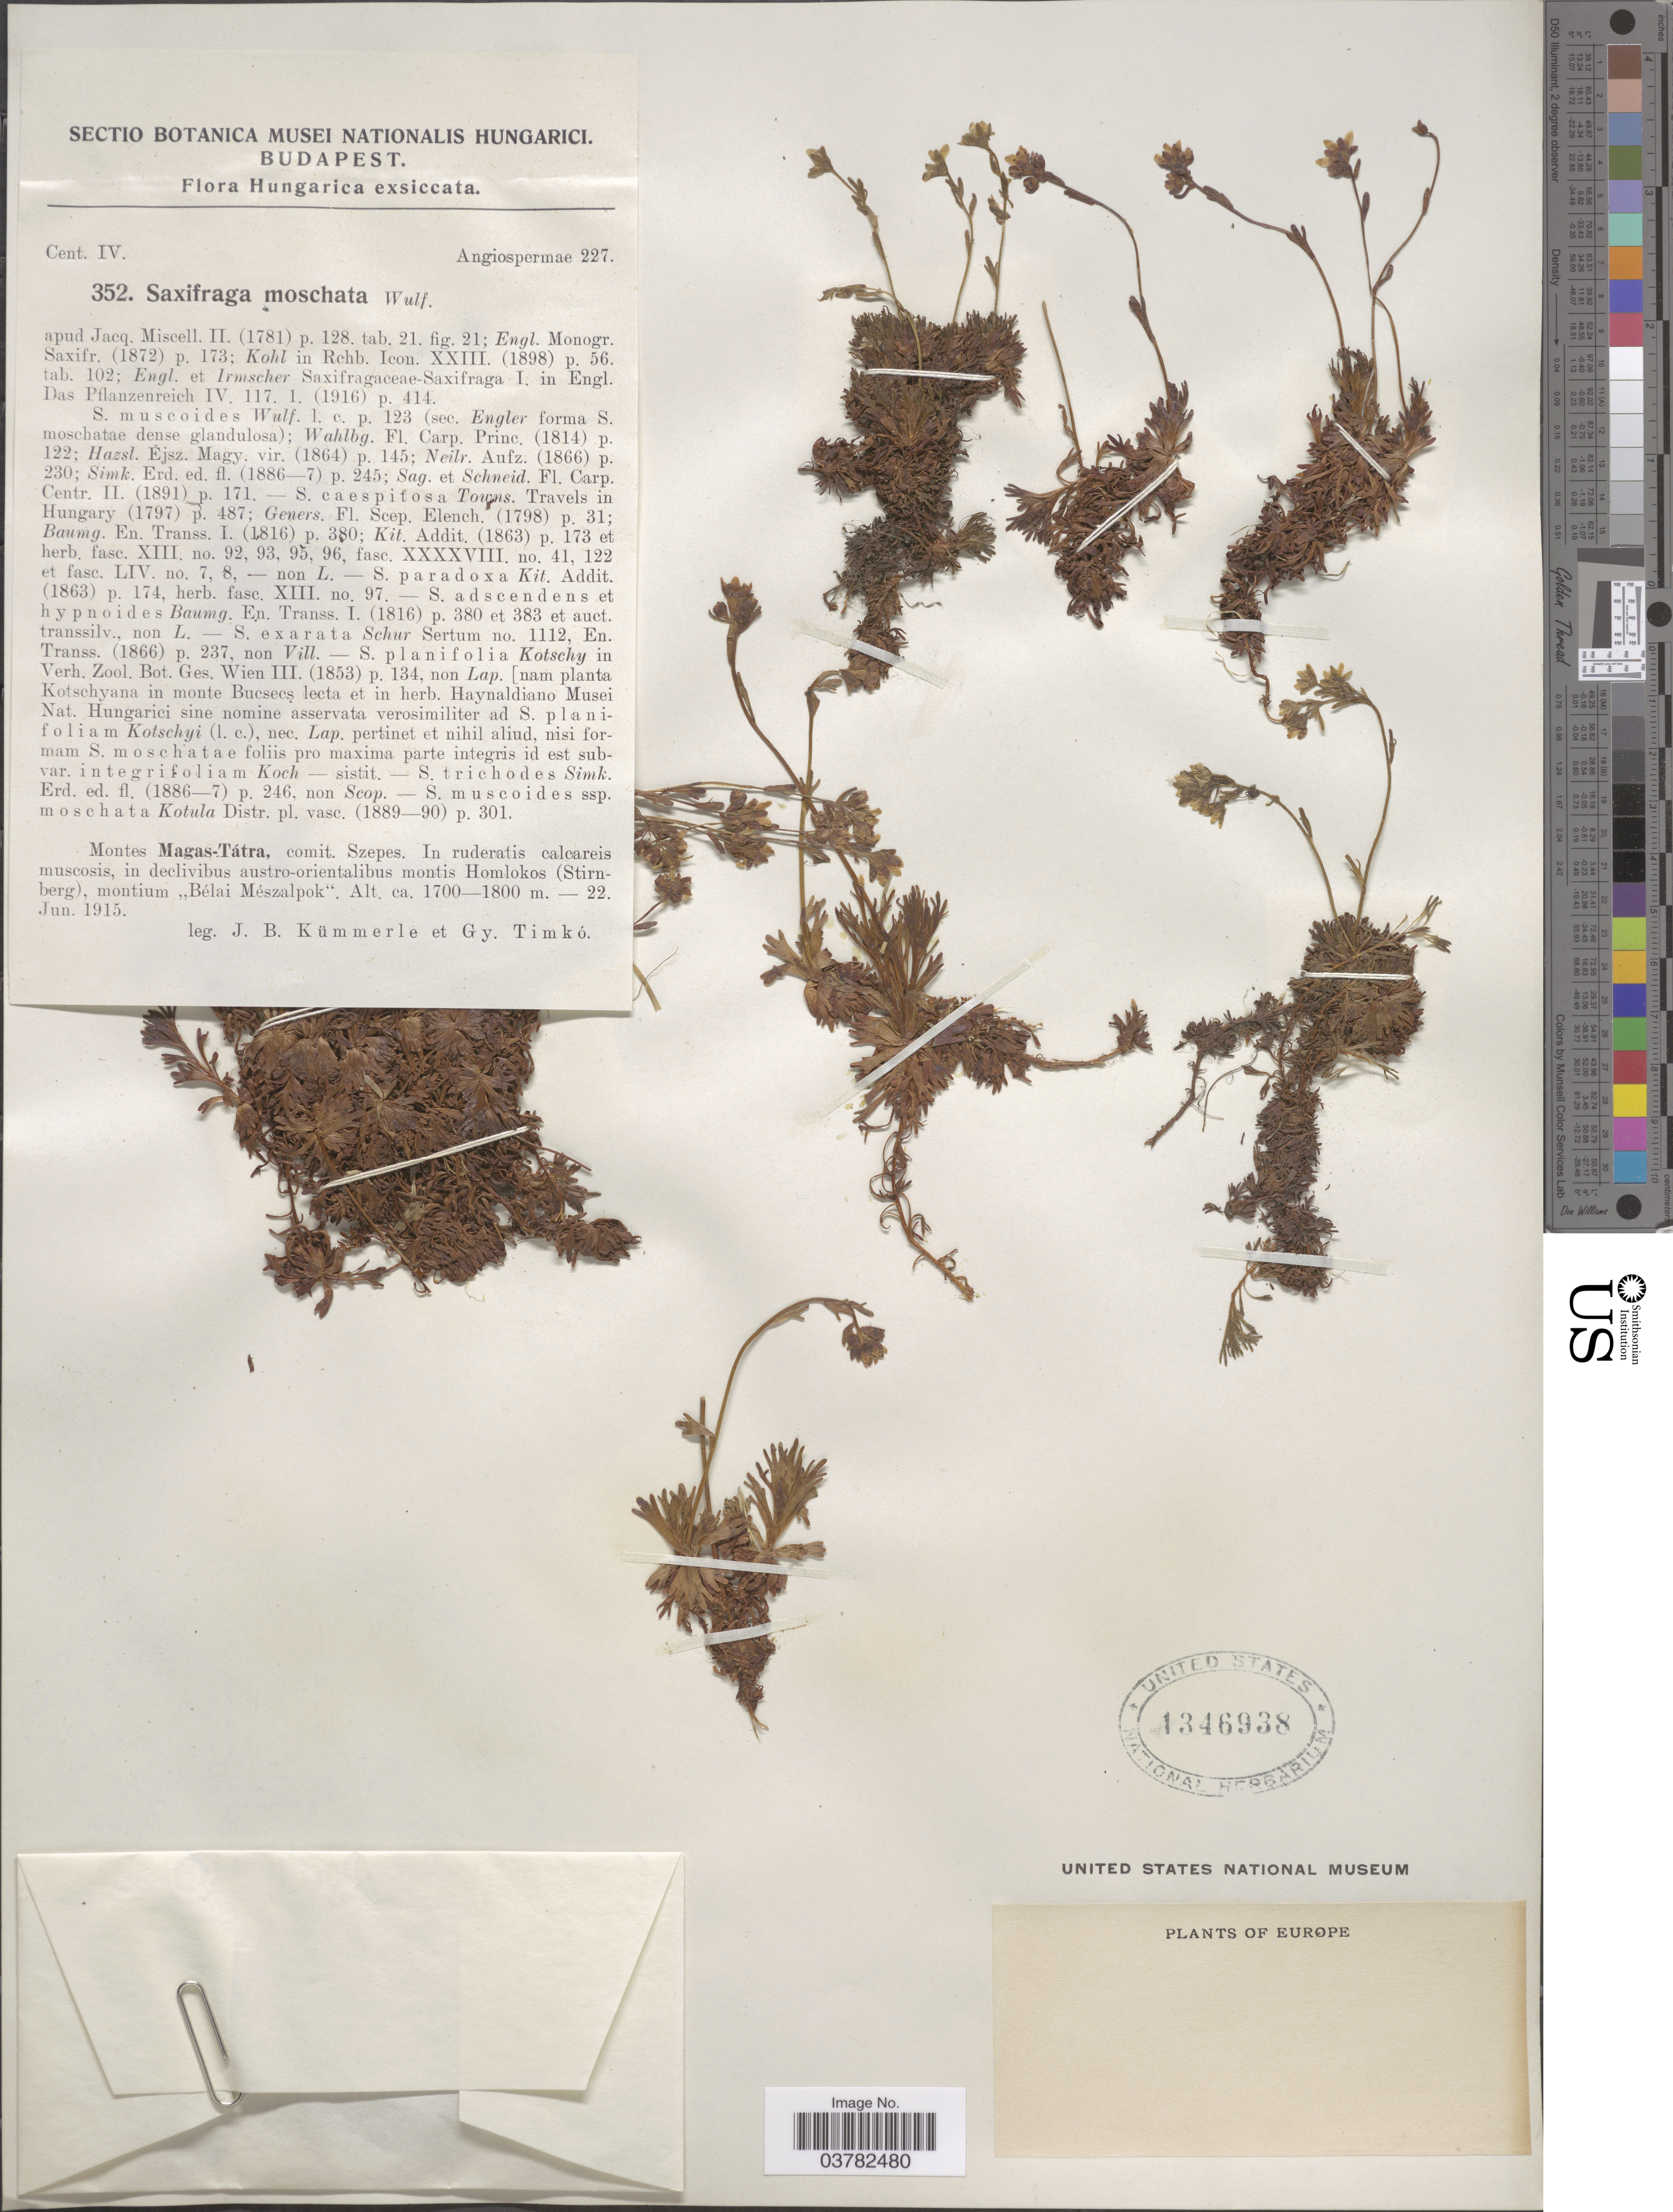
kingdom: Plantae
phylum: Tracheophyta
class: Magnoliopsida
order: Saxifragales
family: Saxifragaceae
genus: Saxifraga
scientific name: Saxifraga moschata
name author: Wulfen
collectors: J. Kummerle & G. Timko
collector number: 352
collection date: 1915-06-22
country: Hungary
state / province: Budapest, Capital District of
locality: Montes Magas-Tátra, comit. Szepes. In ruderatis calcareis muscosis, in declivibus austro-orientalibus montis Homlokos (Stirnberg), montium "Bélai Mészalpok".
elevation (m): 1700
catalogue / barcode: US 1346938